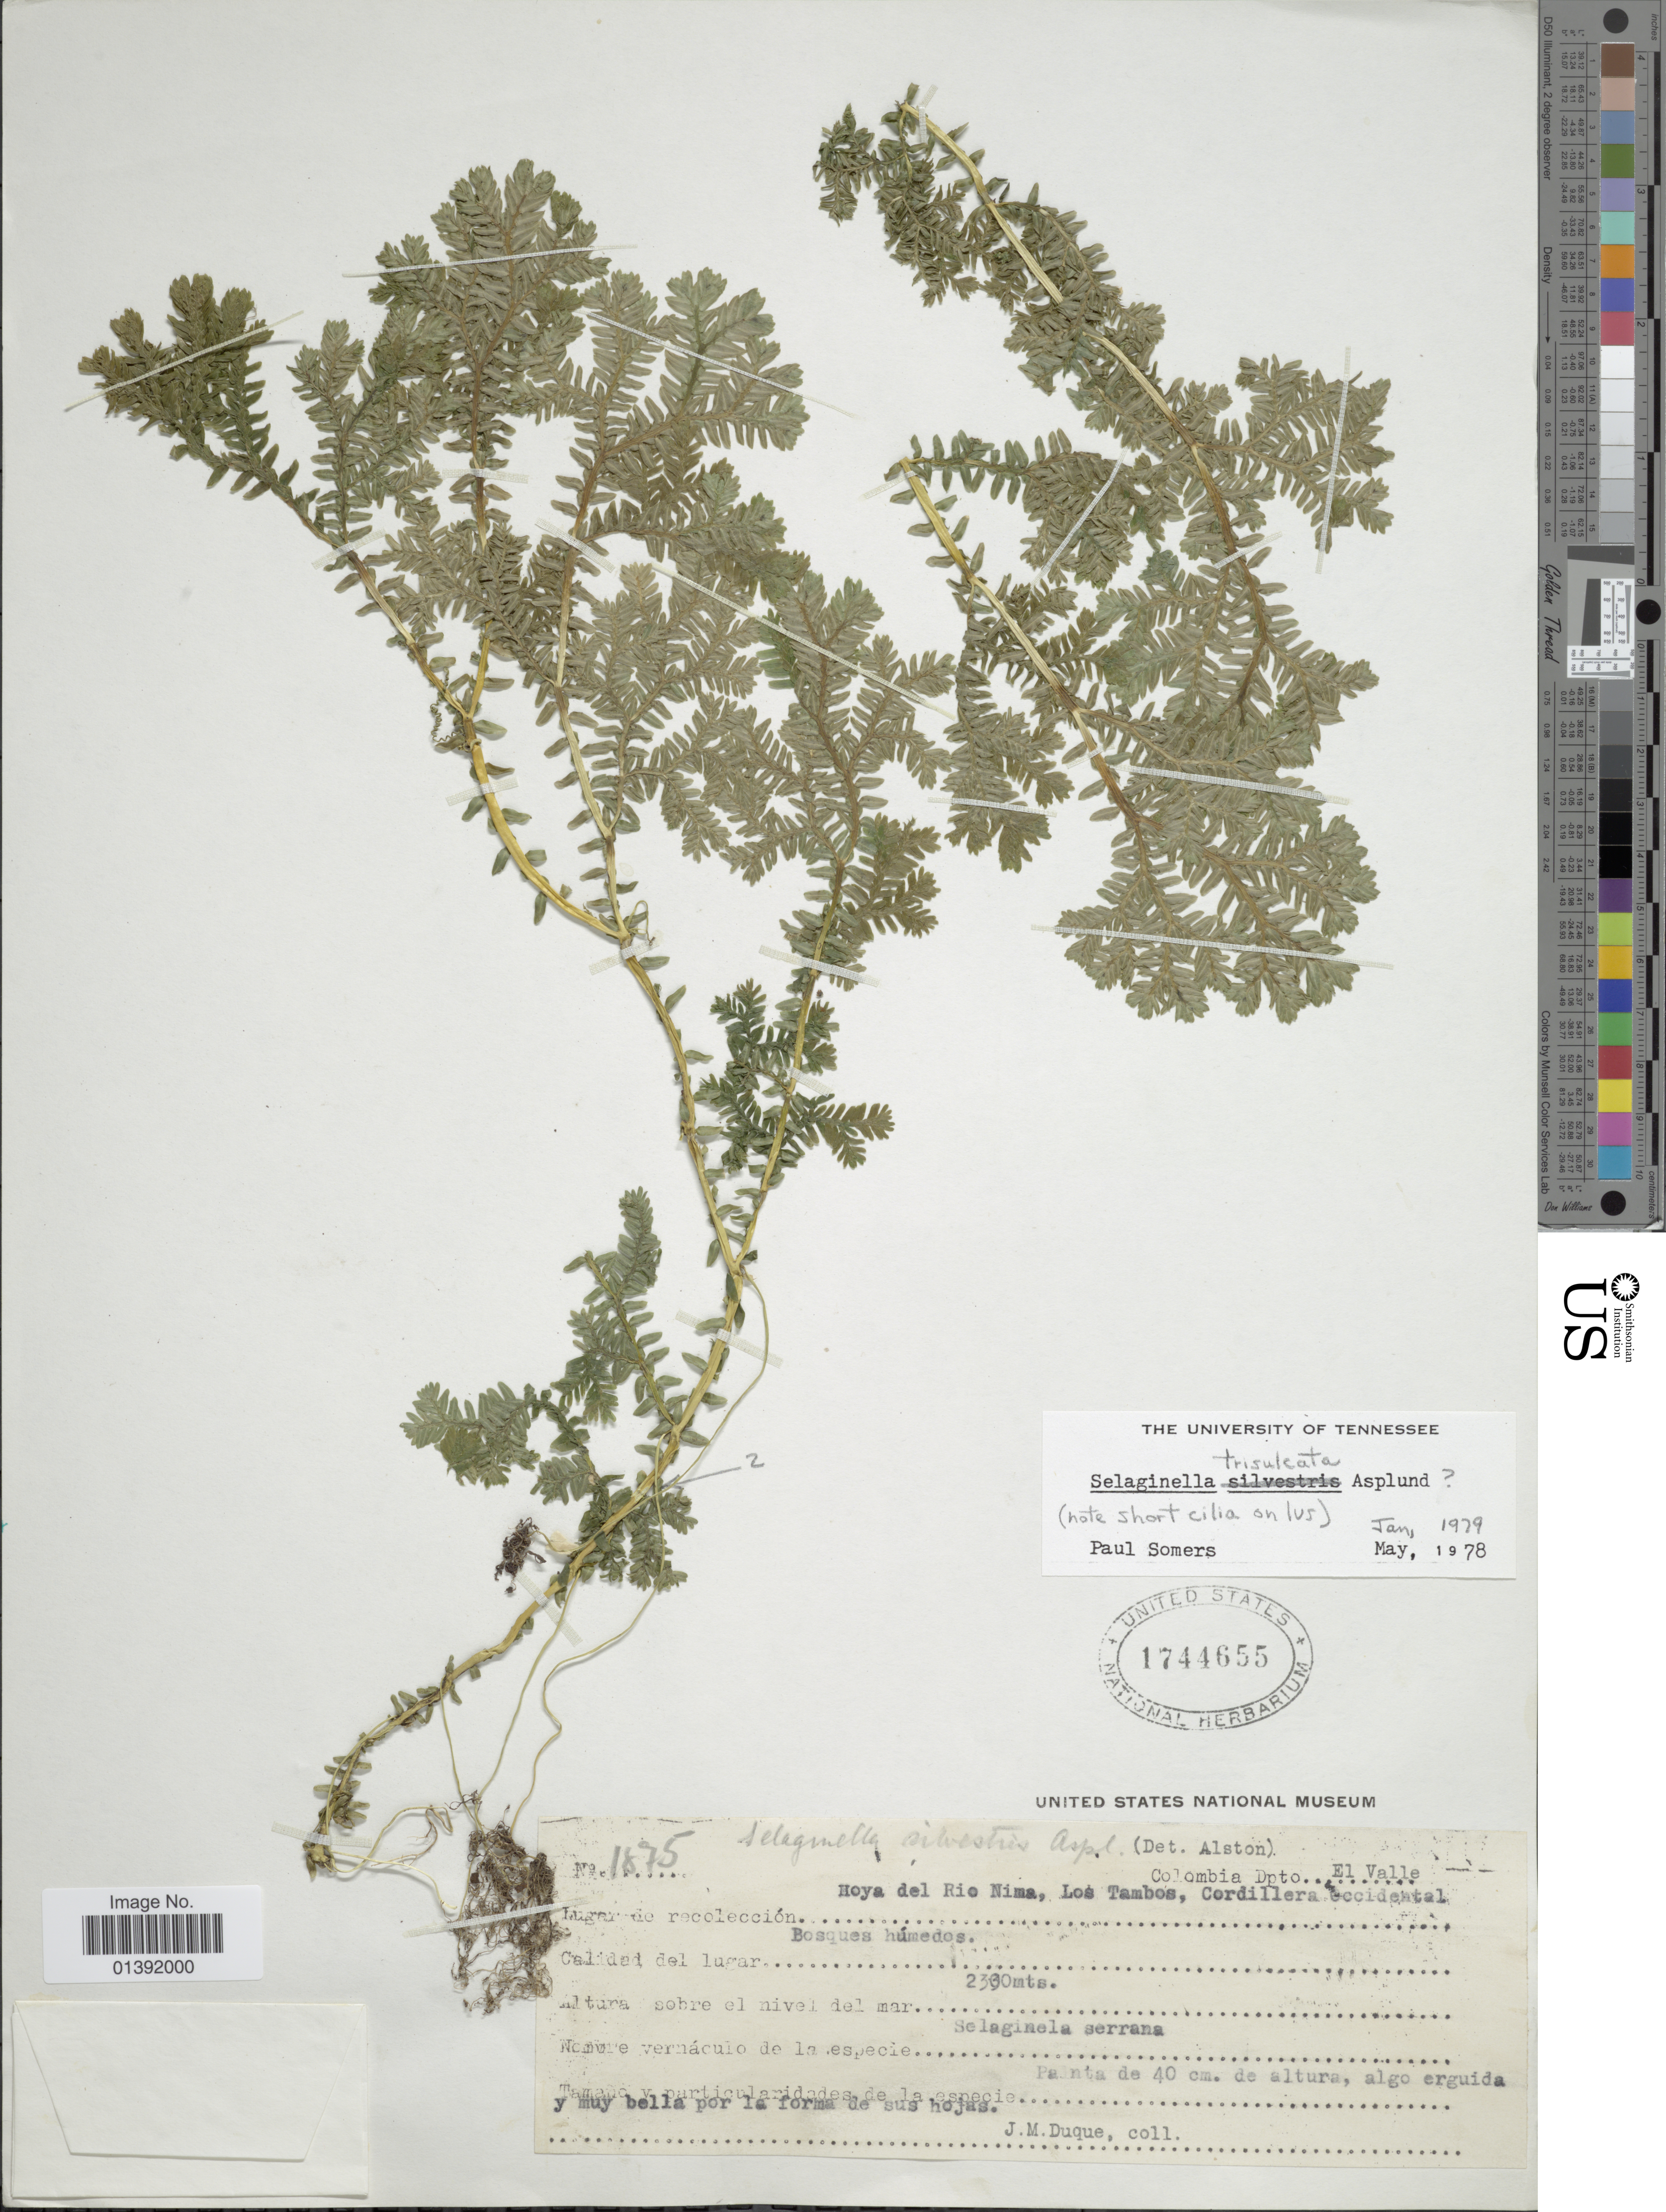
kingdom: Plantae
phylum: Tracheophyta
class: Lycopodiopsida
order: Selaginellales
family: Selaginellaceae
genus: Selaginella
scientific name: Selaginella trisulcata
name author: Aspl.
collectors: J. Duque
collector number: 1875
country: Colombia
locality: Dpto. El Valle, Hoya del Rio Nima, Los Tambos, Cordillera Occidental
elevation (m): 2300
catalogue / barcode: US 1744655